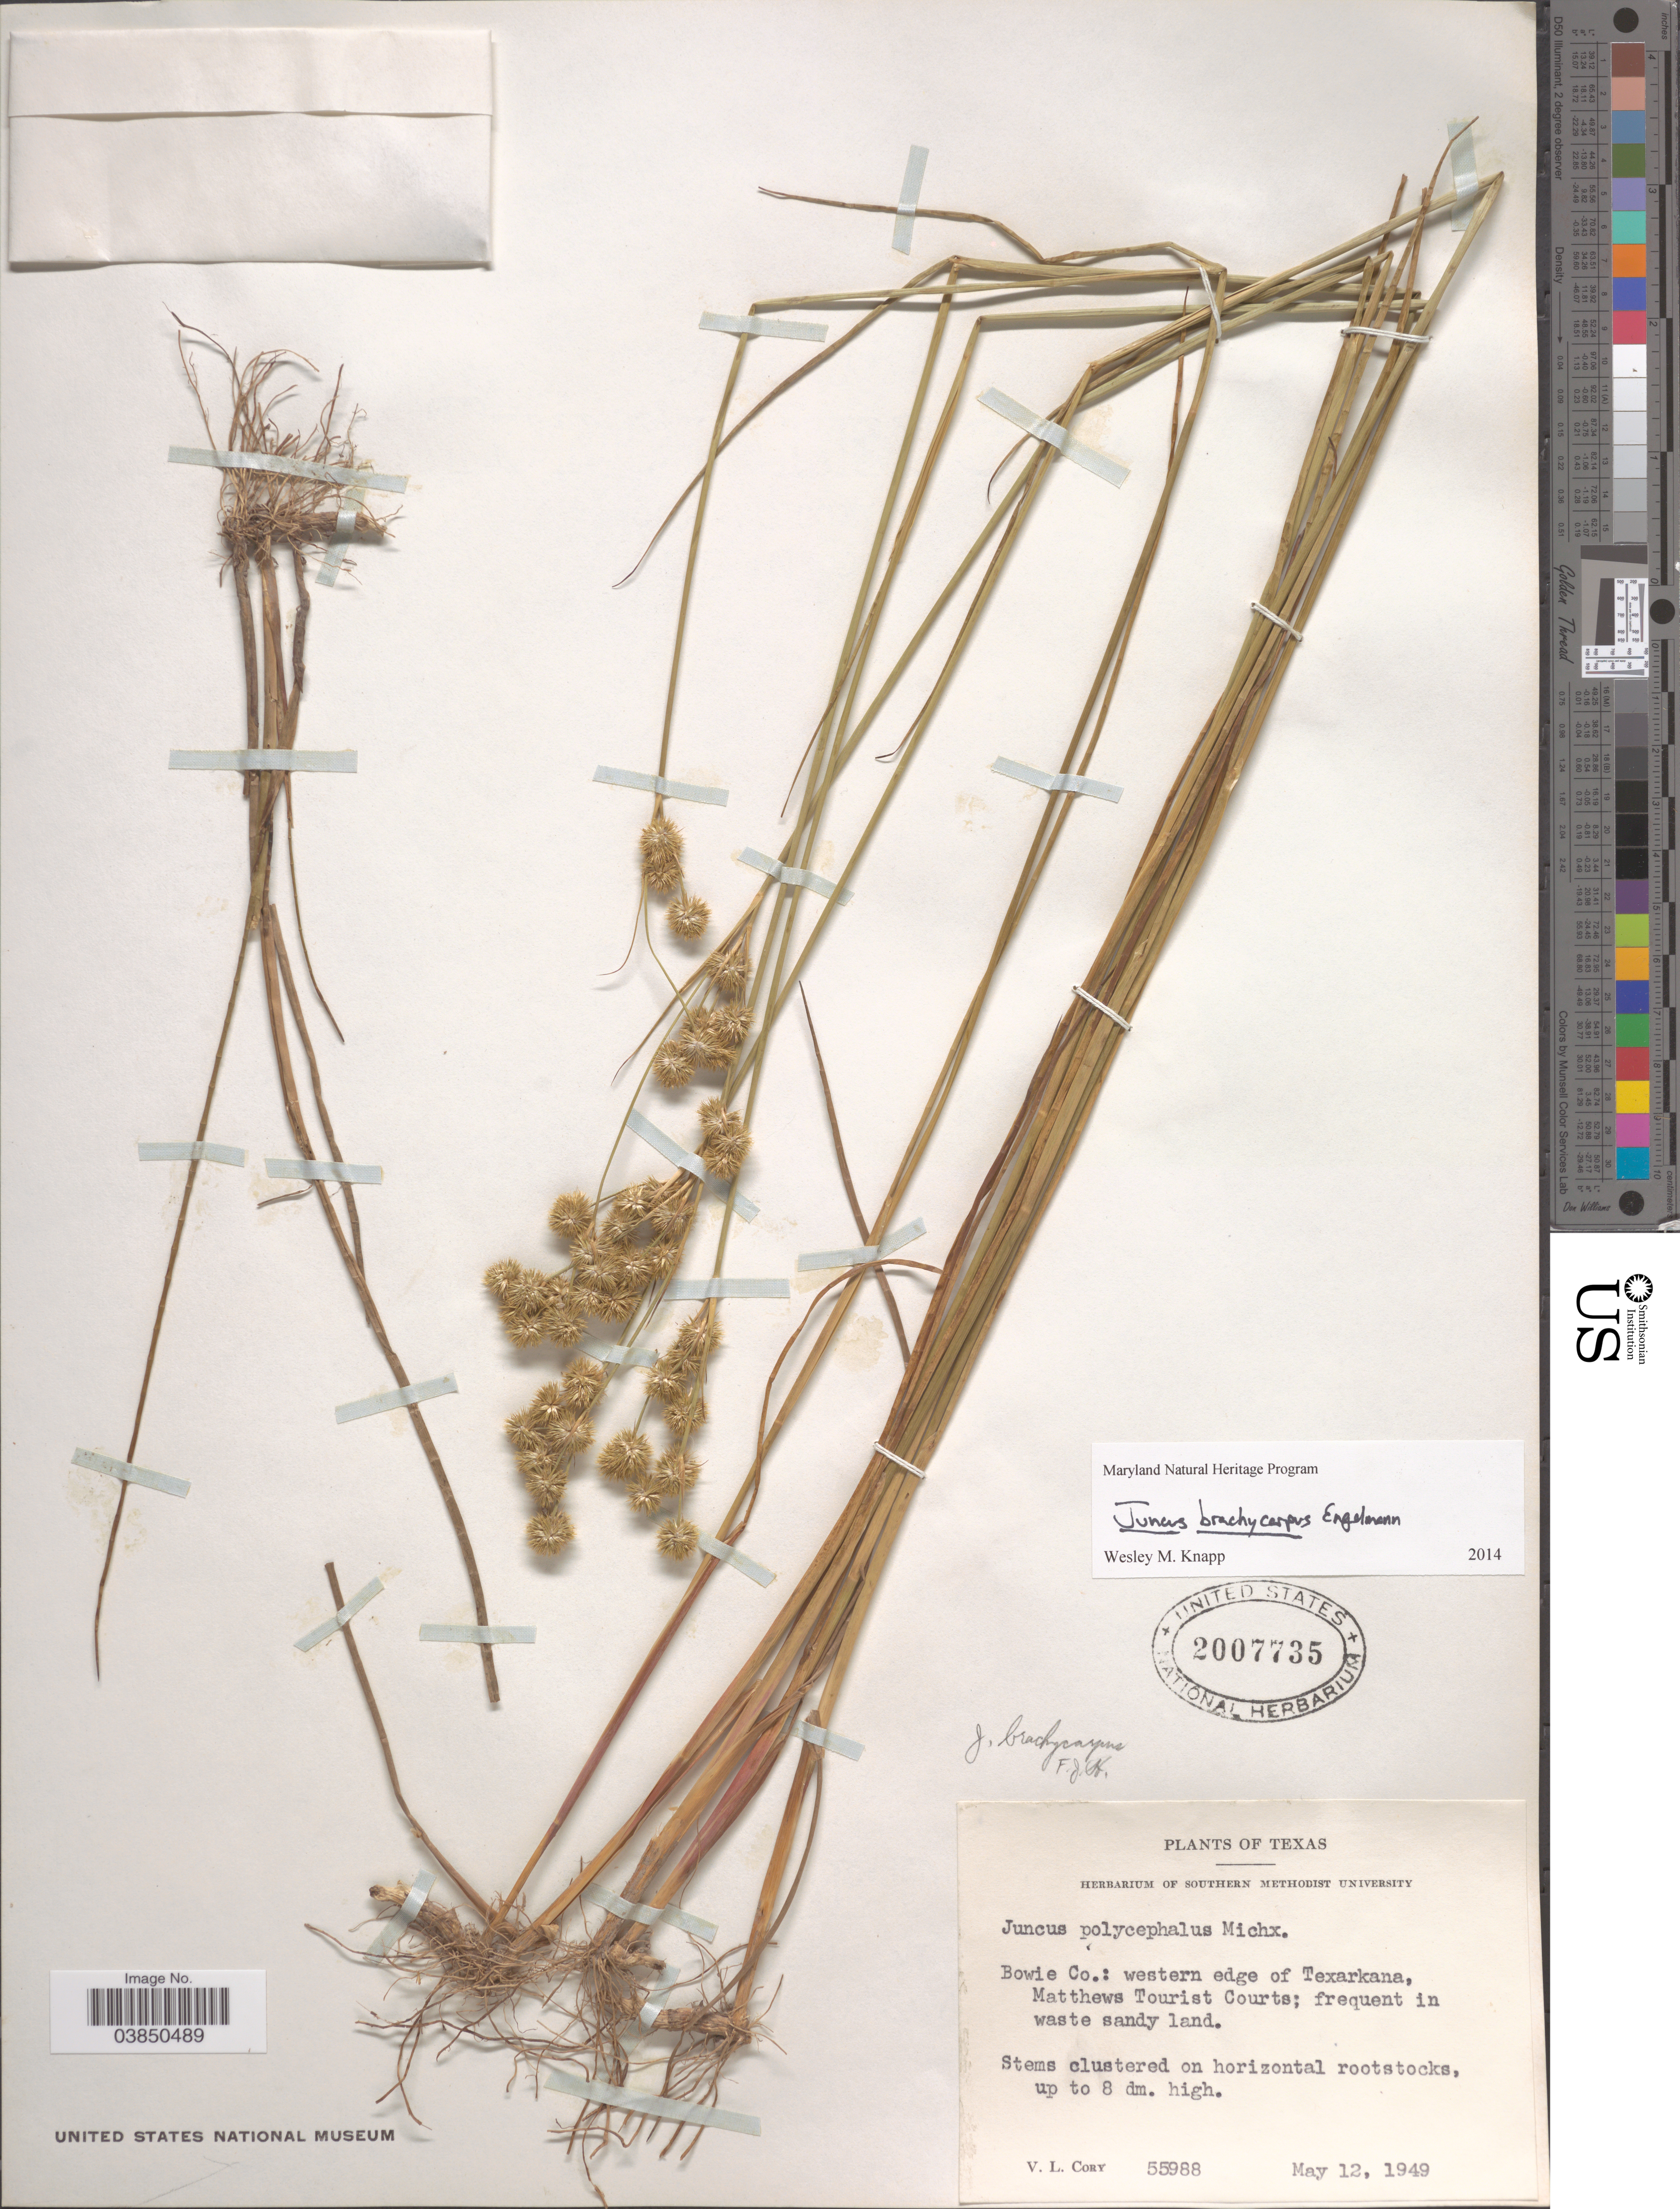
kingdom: Plantae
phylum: Tracheophyta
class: Liliopsida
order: Poales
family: Juncaceae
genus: Juncus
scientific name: Juncus brachycarpus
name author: Engelm.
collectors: V. Cory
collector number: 55988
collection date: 1949-05-12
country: United States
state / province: Texas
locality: Bowie Co.: western edge of Texarkana, Matthews Tourist Courts.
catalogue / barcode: US 2007735